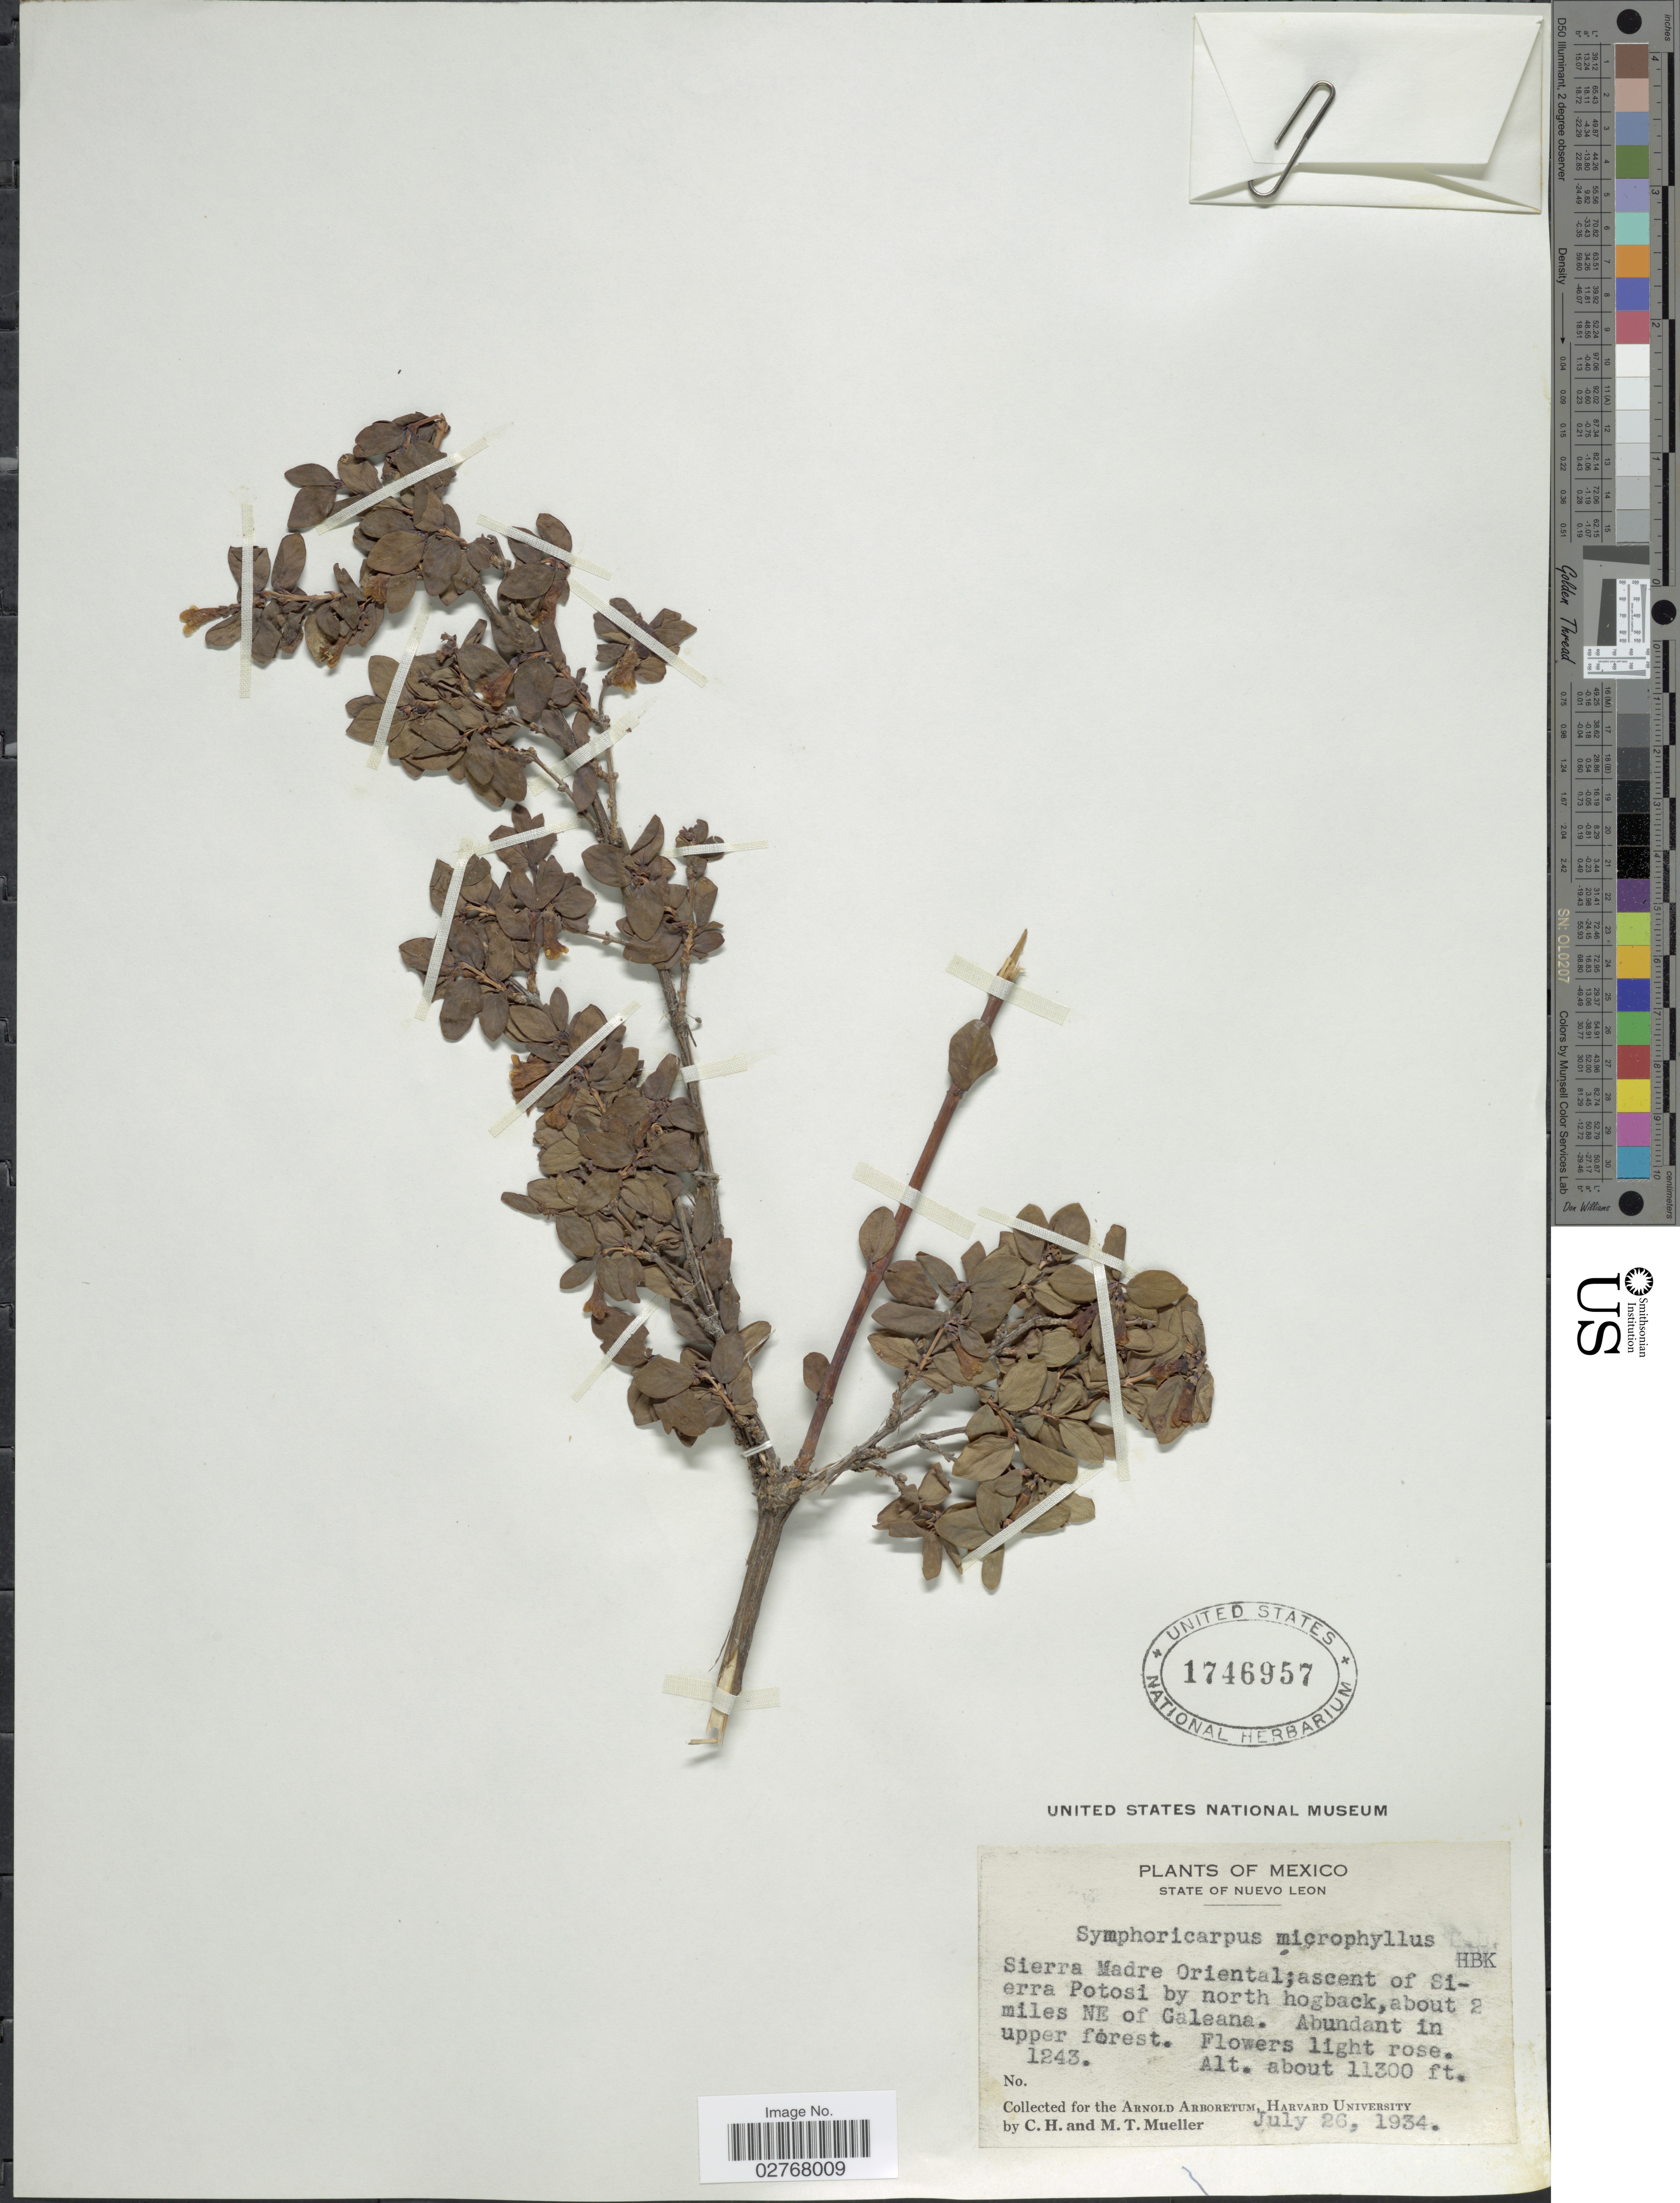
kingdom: Plantae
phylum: Tracheophyta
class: Magnoliopsida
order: Dipsacales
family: Caprifoliaceae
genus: Symphoricarpos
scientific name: Symphoricarpos microphyllus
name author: Kunth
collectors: C. H. Mueller & M. Mueller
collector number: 1243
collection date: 1934-07-26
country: Mexico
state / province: Nuevo León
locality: Sierra Madre Oriental; ascent of Sierra Potosi by north hogback, about 2 miles NE of Caleana.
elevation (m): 3444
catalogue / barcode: US 1746957